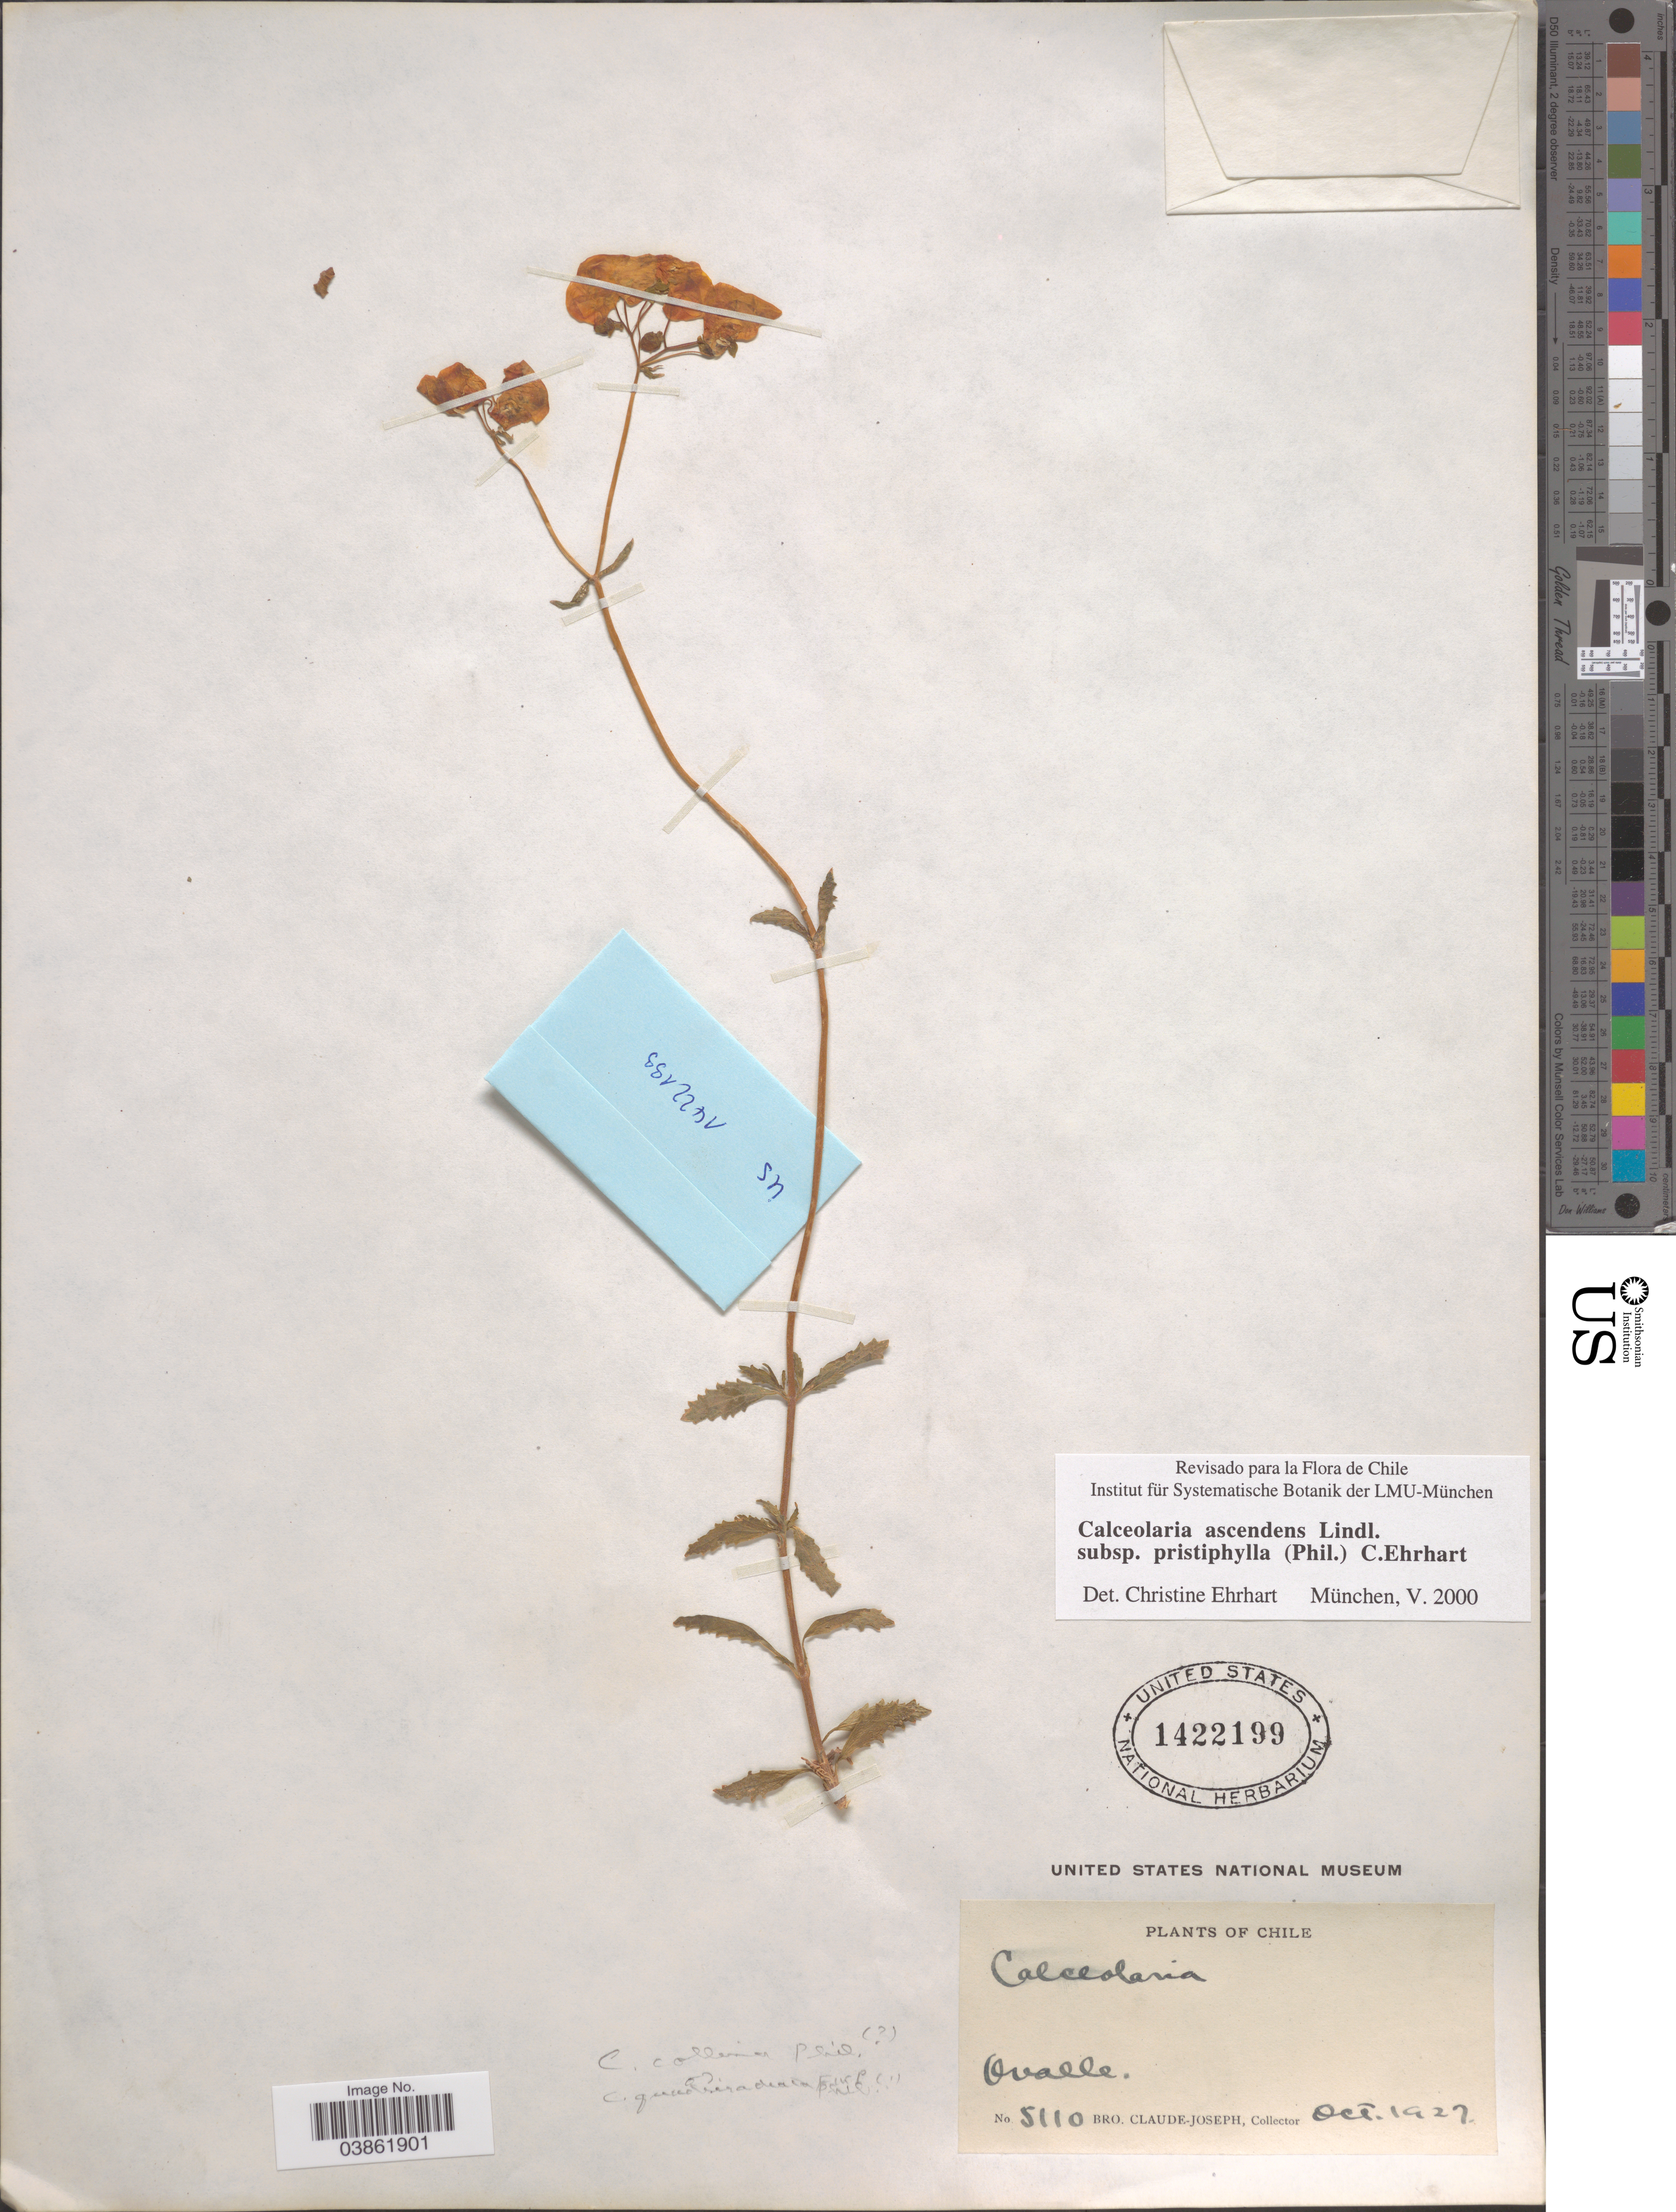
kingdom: Plantae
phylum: Tracheophyta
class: Magnoliopsida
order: Lamiales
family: Calceolariaceae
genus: Calceolaria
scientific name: Calceolaria ascendens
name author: Lindl.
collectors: Bro. Claude-Joseph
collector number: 5110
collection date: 1927-10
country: Chile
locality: Ovalle.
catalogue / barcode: US 1422199